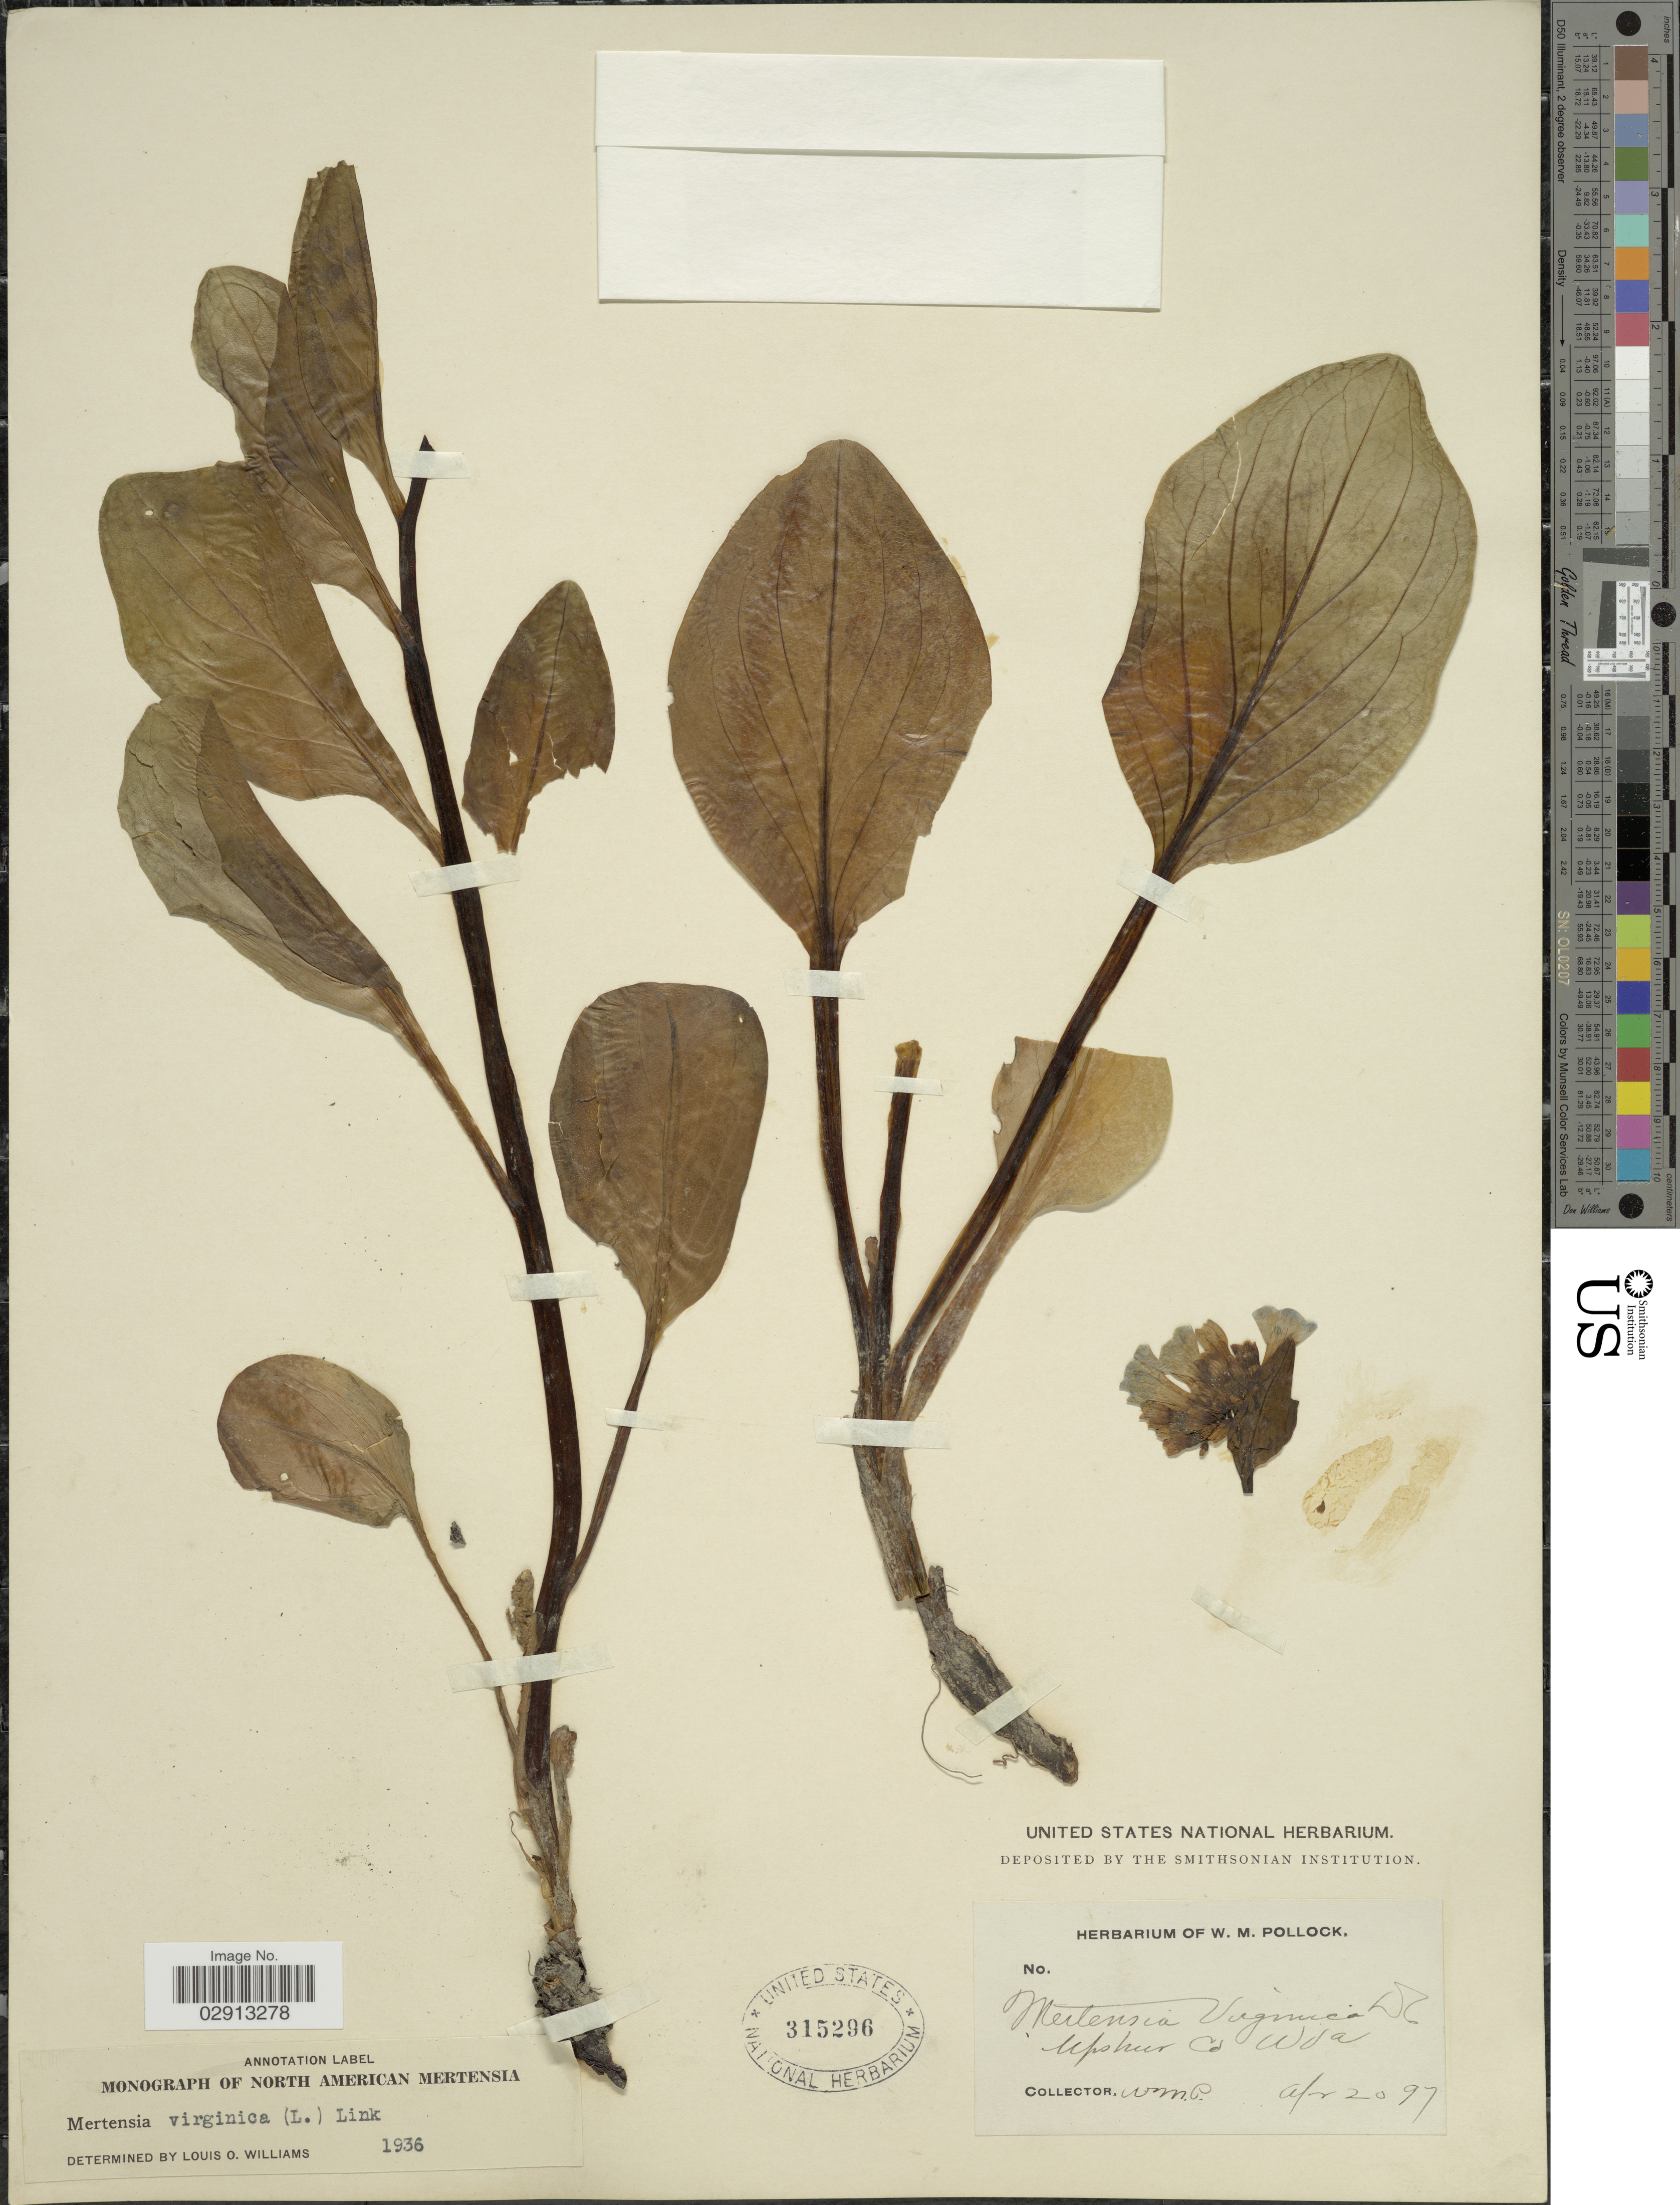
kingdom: Plantae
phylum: Tracheophyta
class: Magnoliopsida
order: Boraginales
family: Boraginaceae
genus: Mertensia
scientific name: Mertensia virginica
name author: (L.) Pers. ex Link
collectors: W. M. Pollock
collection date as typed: Transcribed d/m/y: 20/4/97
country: United States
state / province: West Virginia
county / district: Upshur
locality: W Va.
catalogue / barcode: US 315296